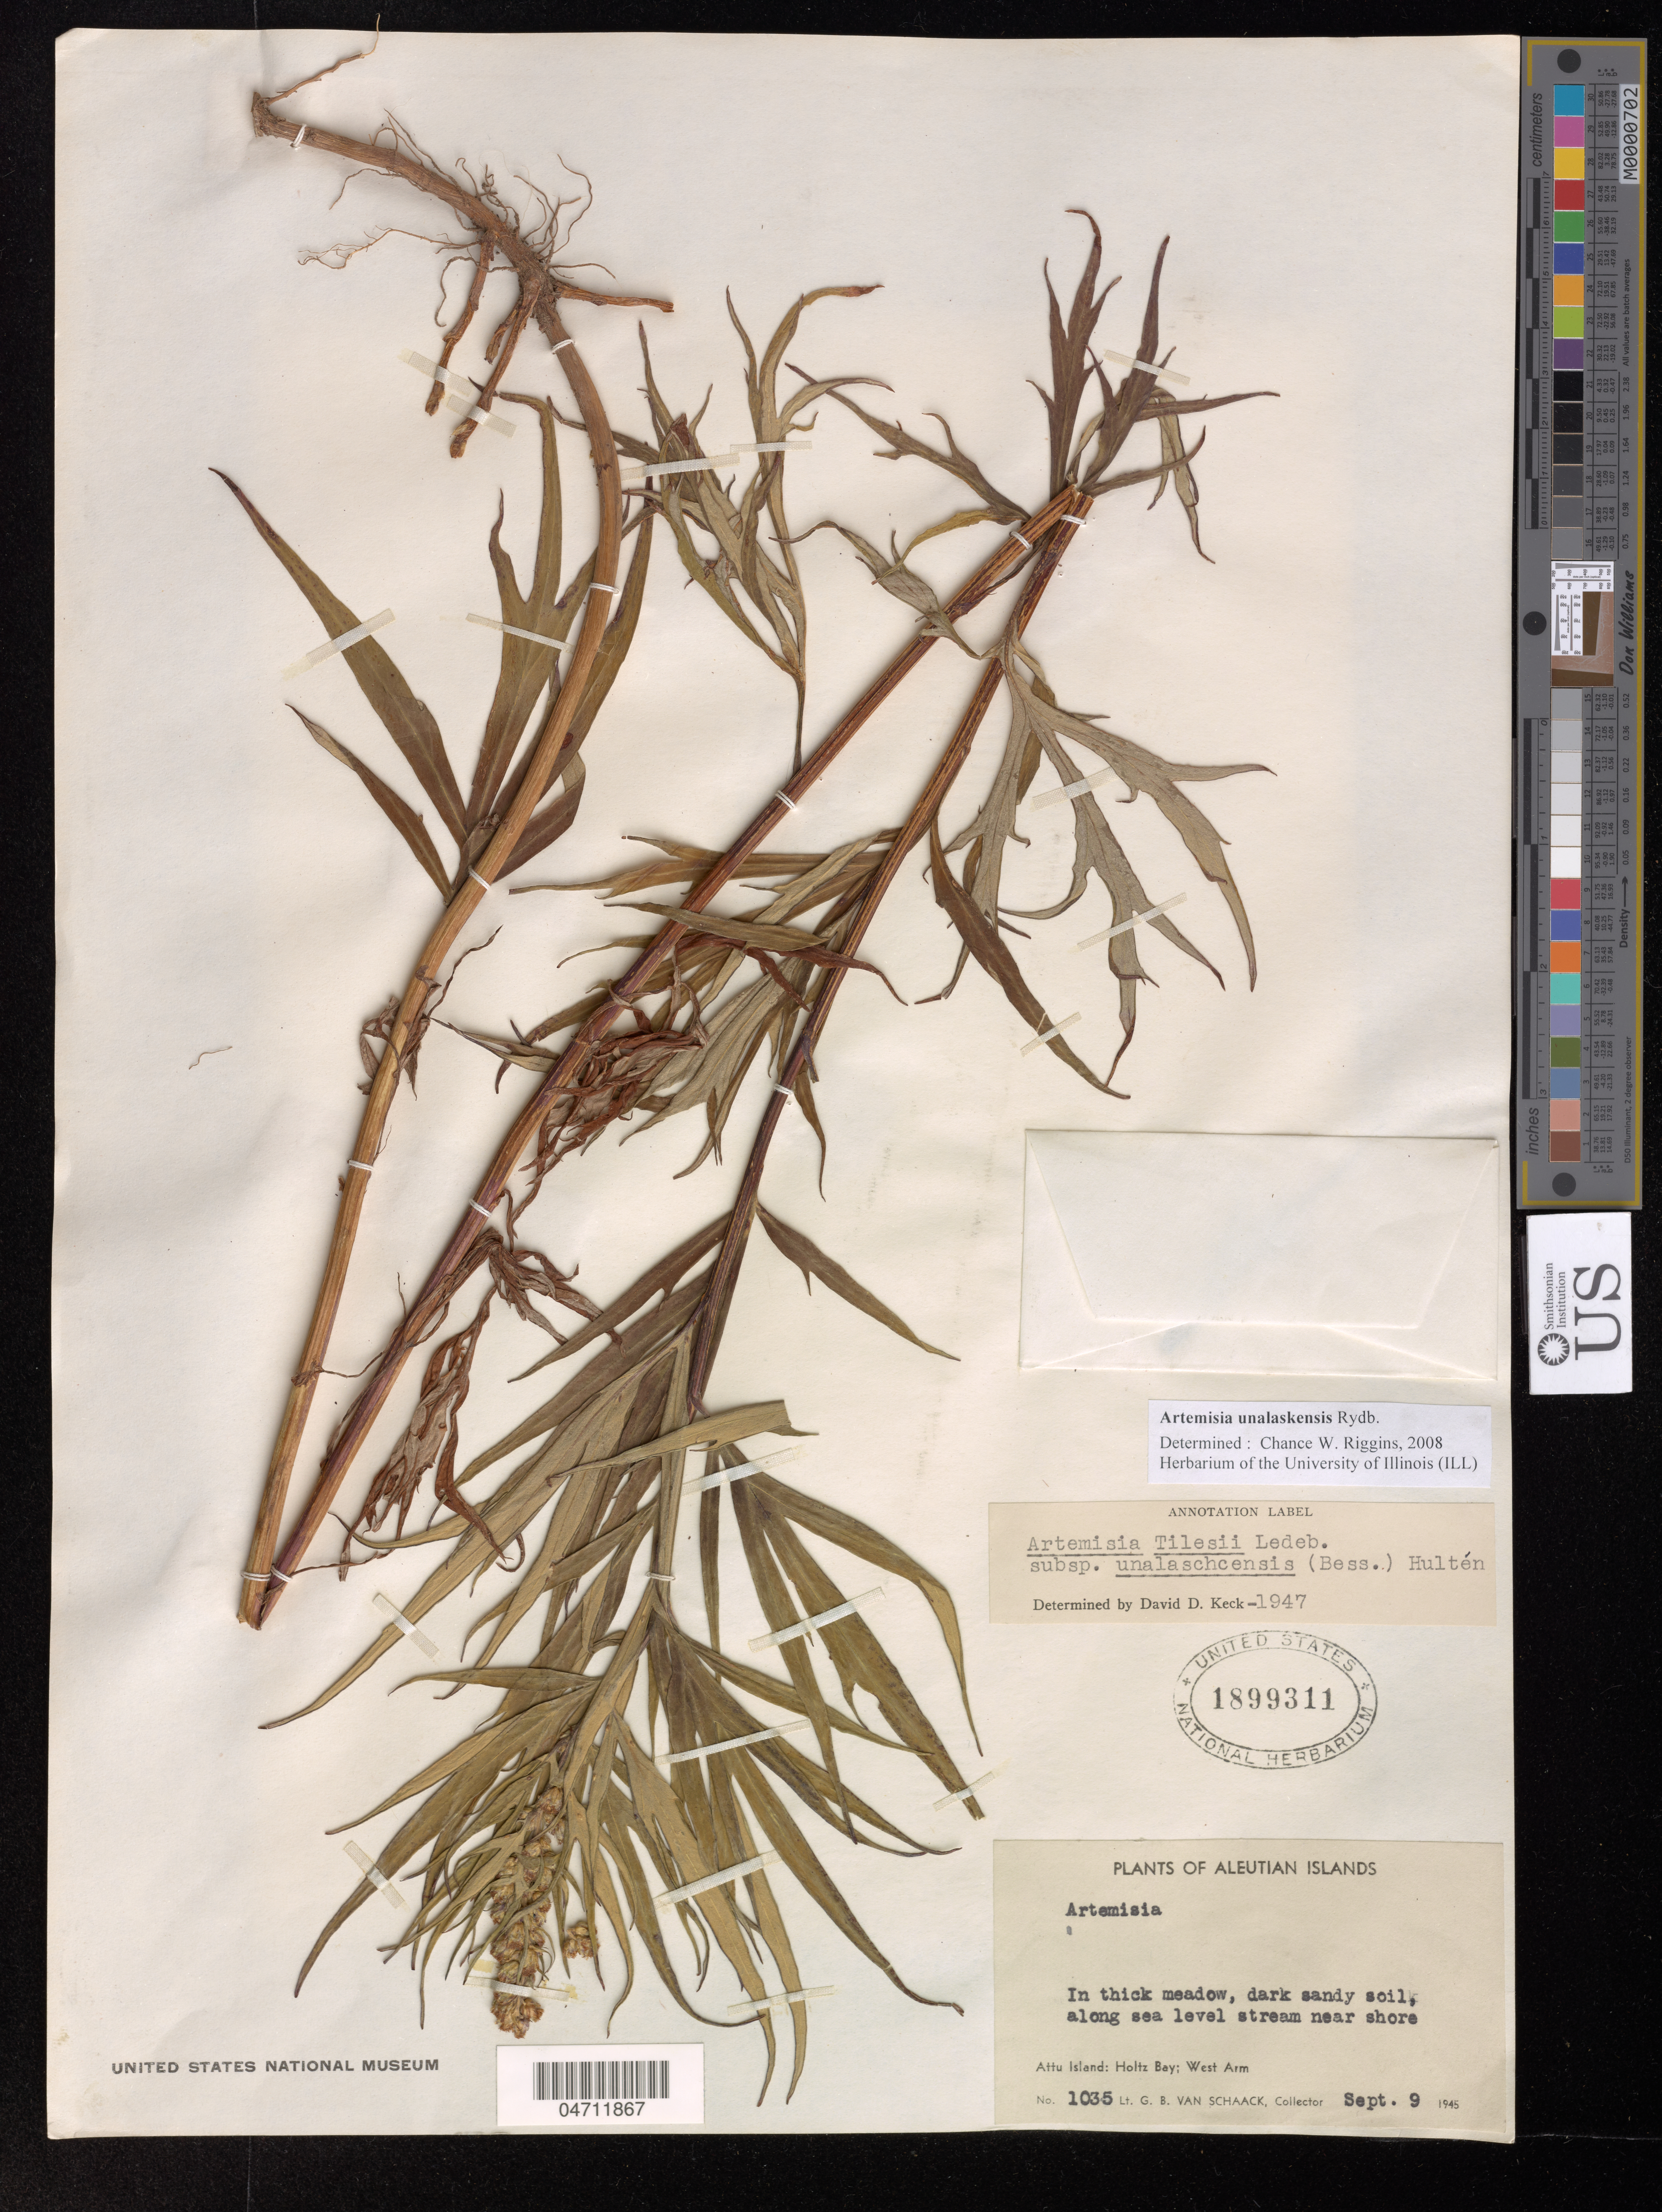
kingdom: Plantae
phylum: Tracheophyta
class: Magnoliopsida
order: Asterales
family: Asteraceae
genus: Artemisia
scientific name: Artemisia unalaskensis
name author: Rydb.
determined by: Riggins, Chance W.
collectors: G. Van Schaack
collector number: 1035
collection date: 1945-09-09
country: United States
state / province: Alaska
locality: Aleutian Islands. Attu Island: Holtz Bay; West Arm.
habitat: In thick meadow, dark sandy soil, along sea level, stream near shore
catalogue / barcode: US 1899311